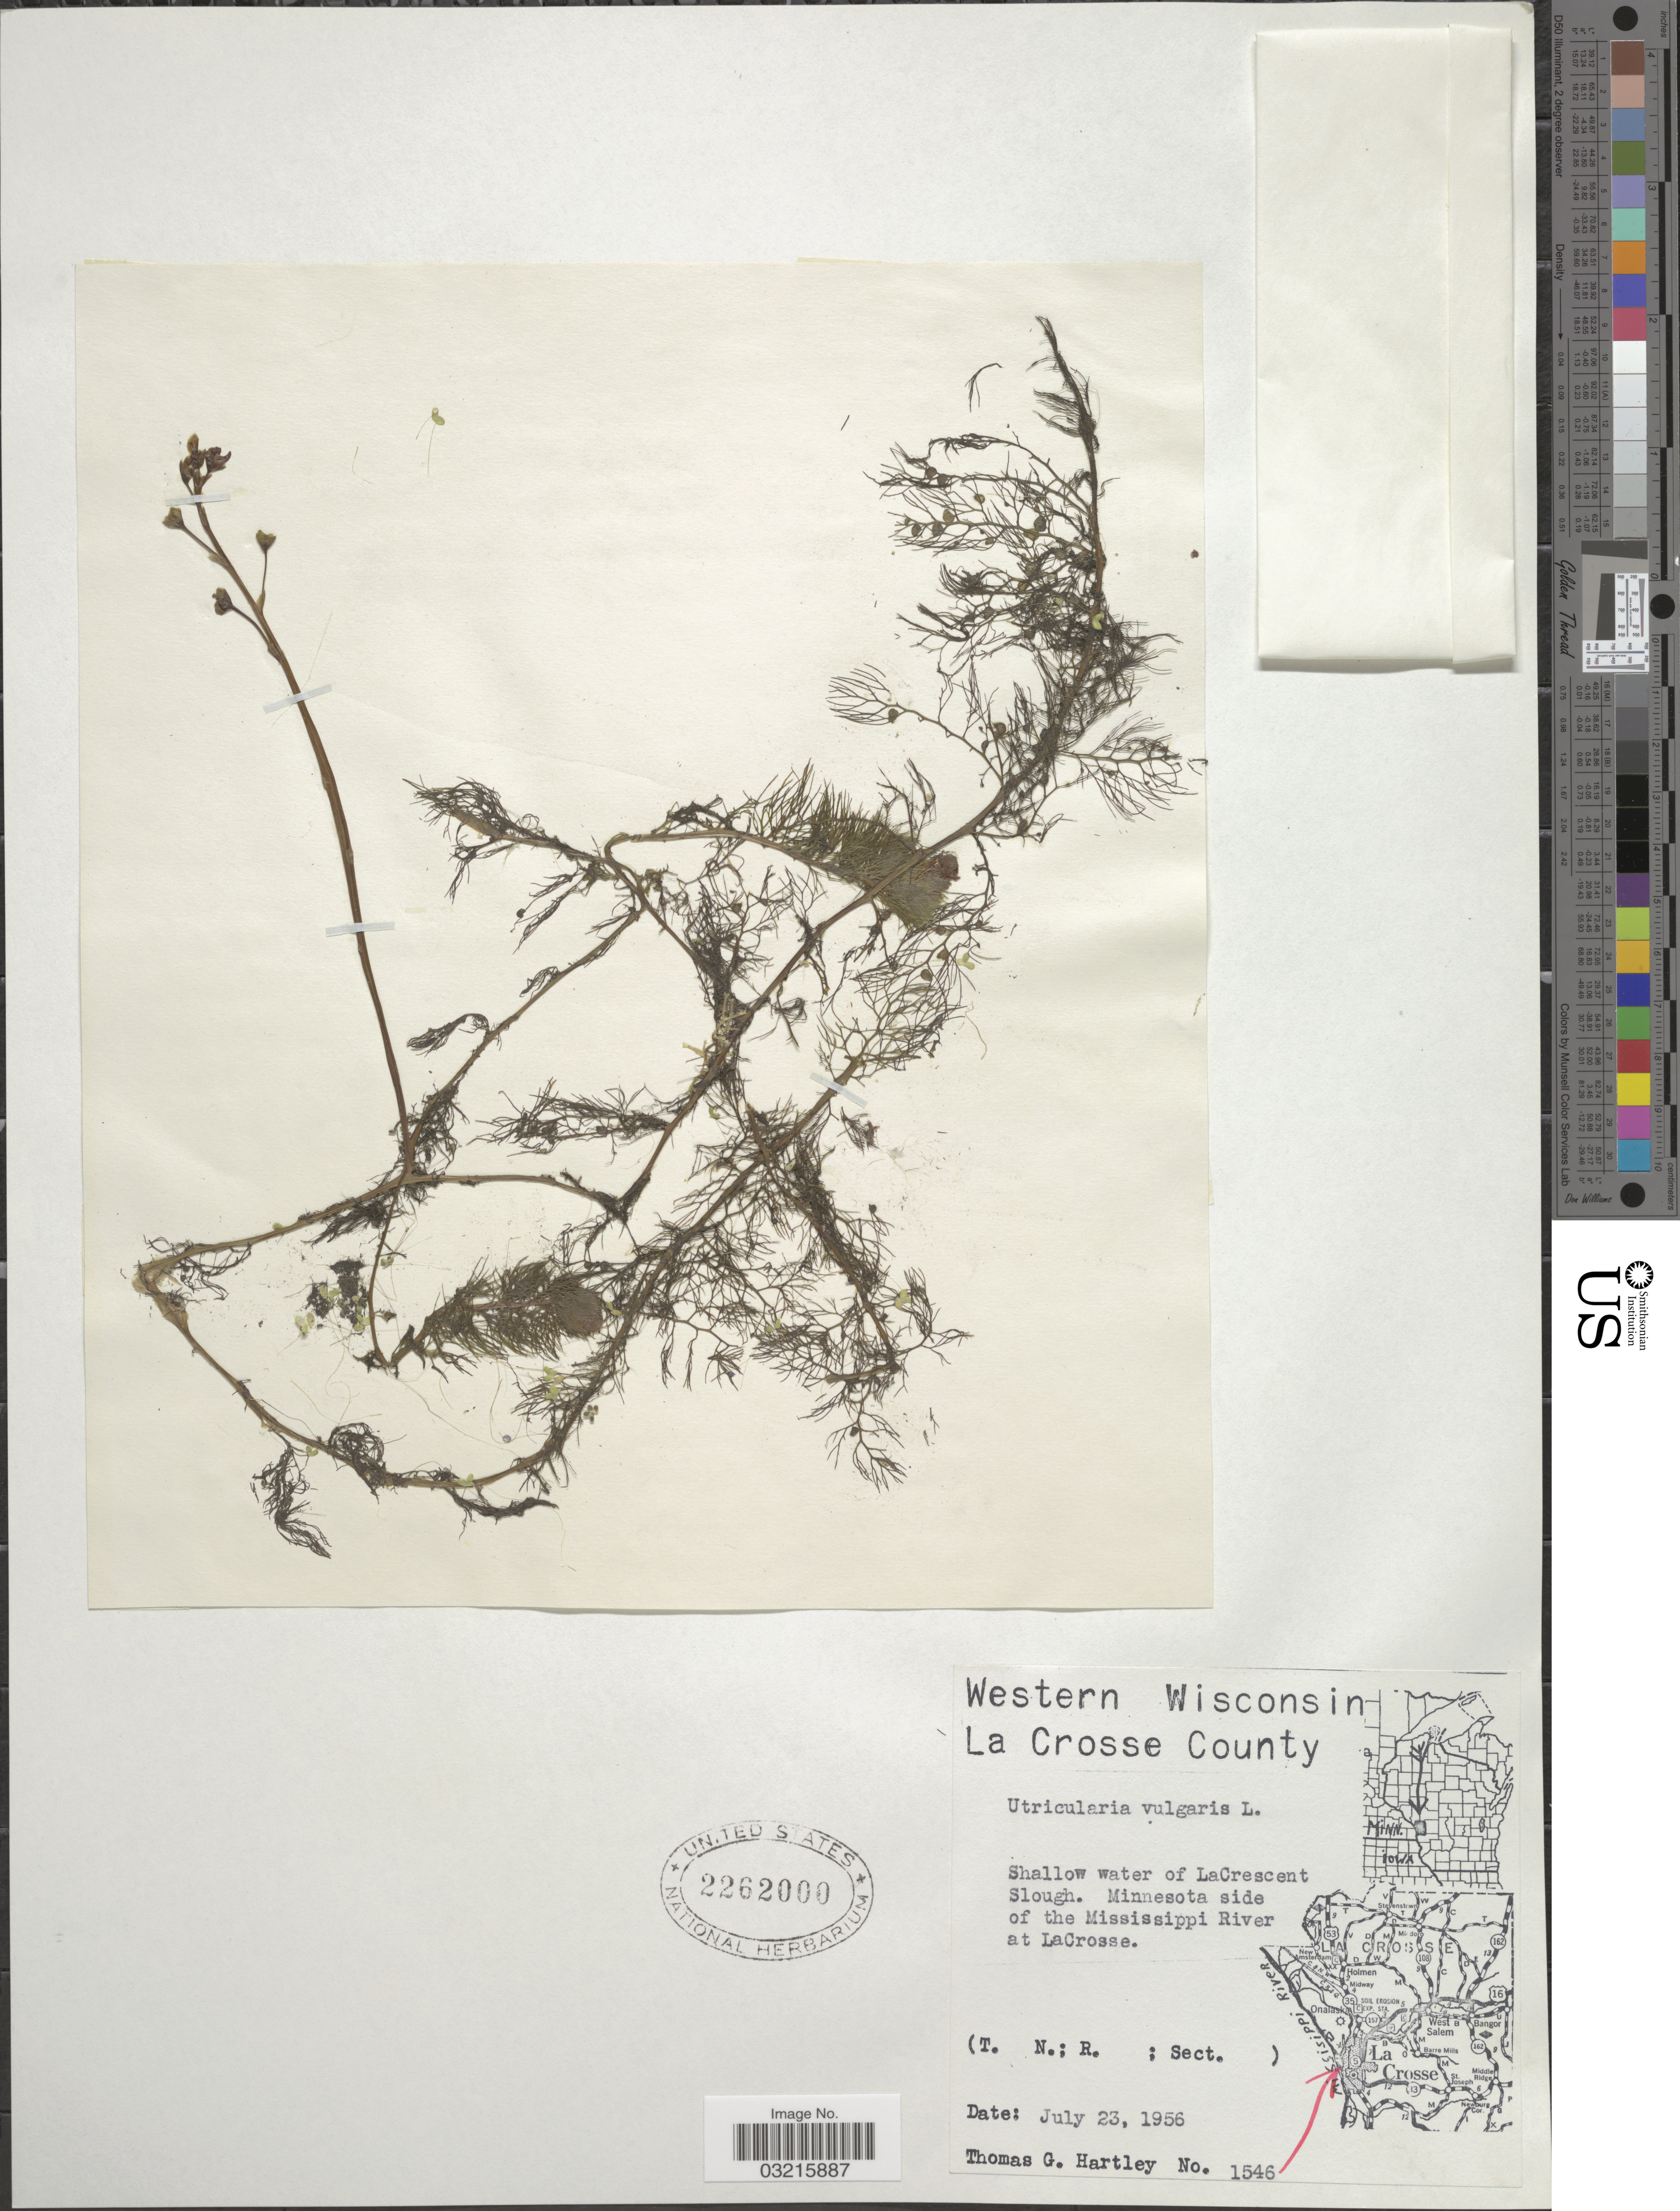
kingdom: Plantae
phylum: Tracheophyta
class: Magnoliopsida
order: Lamiales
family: Lentibulariaceae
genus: Utricularia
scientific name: Utricularia vulgaris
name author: L.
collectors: T. G. Hartley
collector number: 1546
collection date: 1956-07-23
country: United States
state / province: Wisconsin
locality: La Crosse County. Shallow water of LaCrescent Slough. Minnesota side of the Mississippi River at LaCrosse.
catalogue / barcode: US 2262000